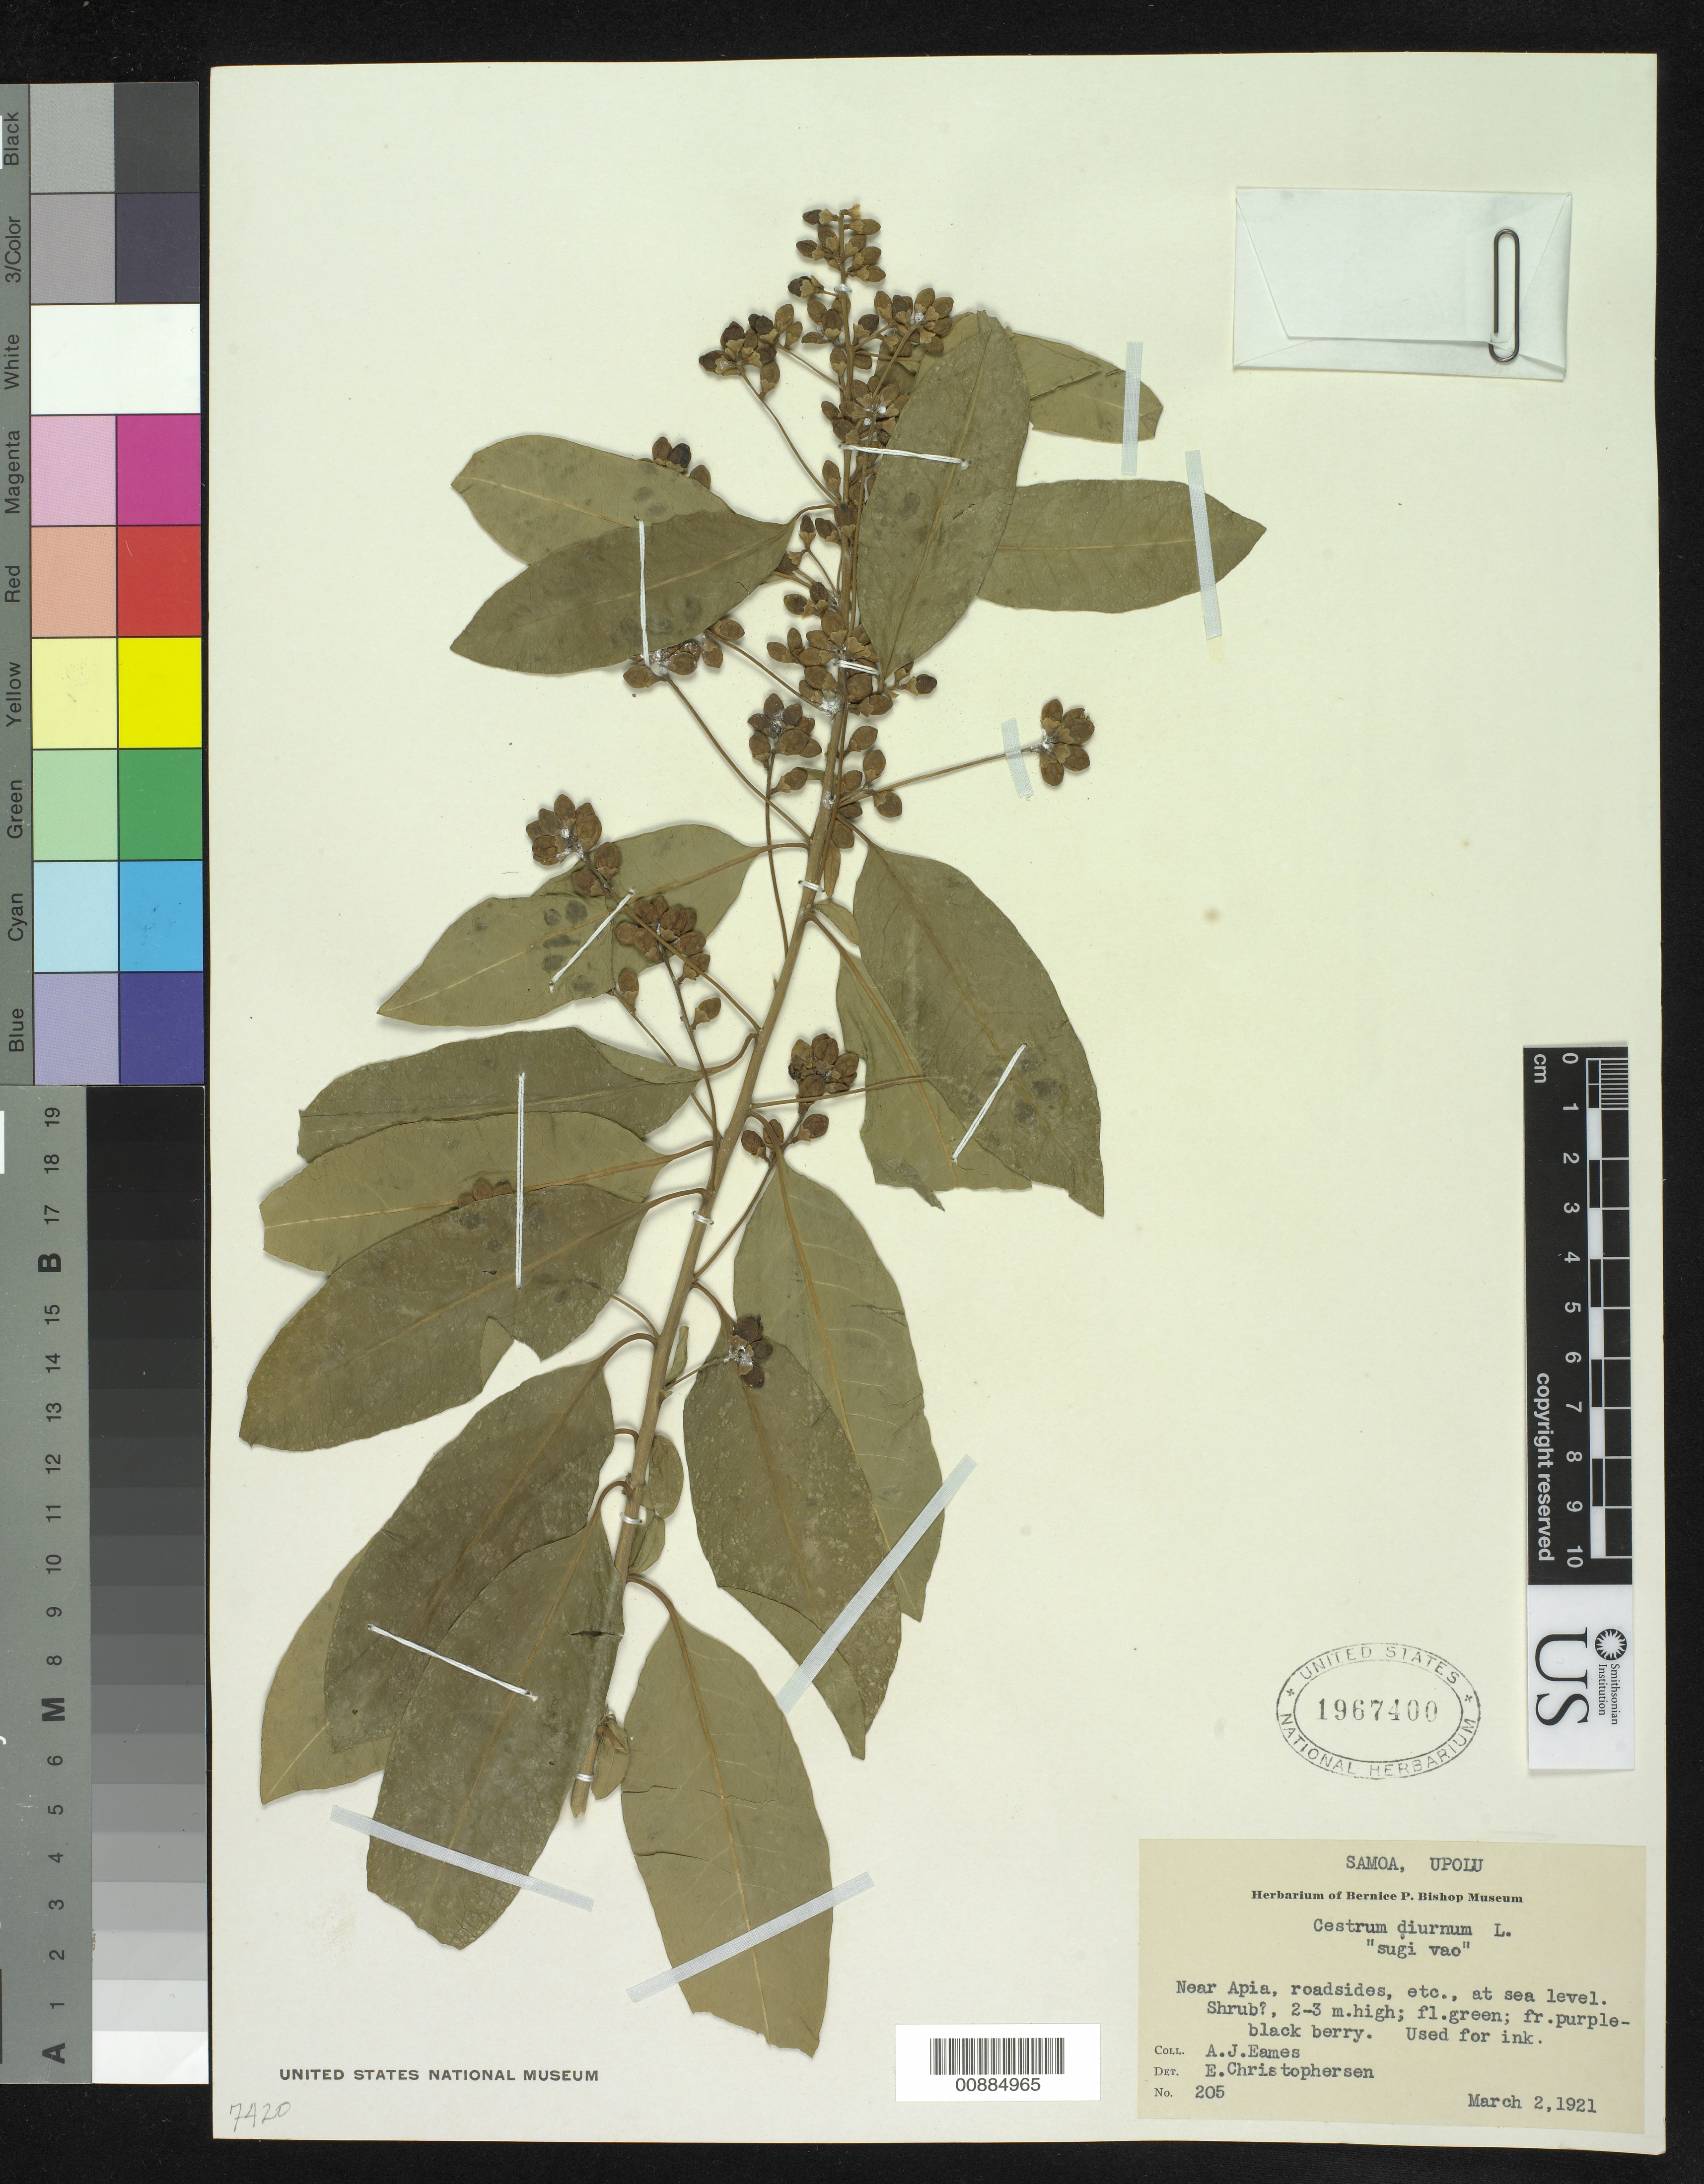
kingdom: Plantae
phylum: Tracheophyta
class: Magnoliopsida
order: Solanales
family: Solanaceae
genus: Cestrum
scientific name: Cestrum diurnum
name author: L.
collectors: A. J. Eames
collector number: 205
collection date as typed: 02 Mar 1921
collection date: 1921-03-02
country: Samoa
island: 'Upolu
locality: Near Apia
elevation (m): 0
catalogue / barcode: US 1967400